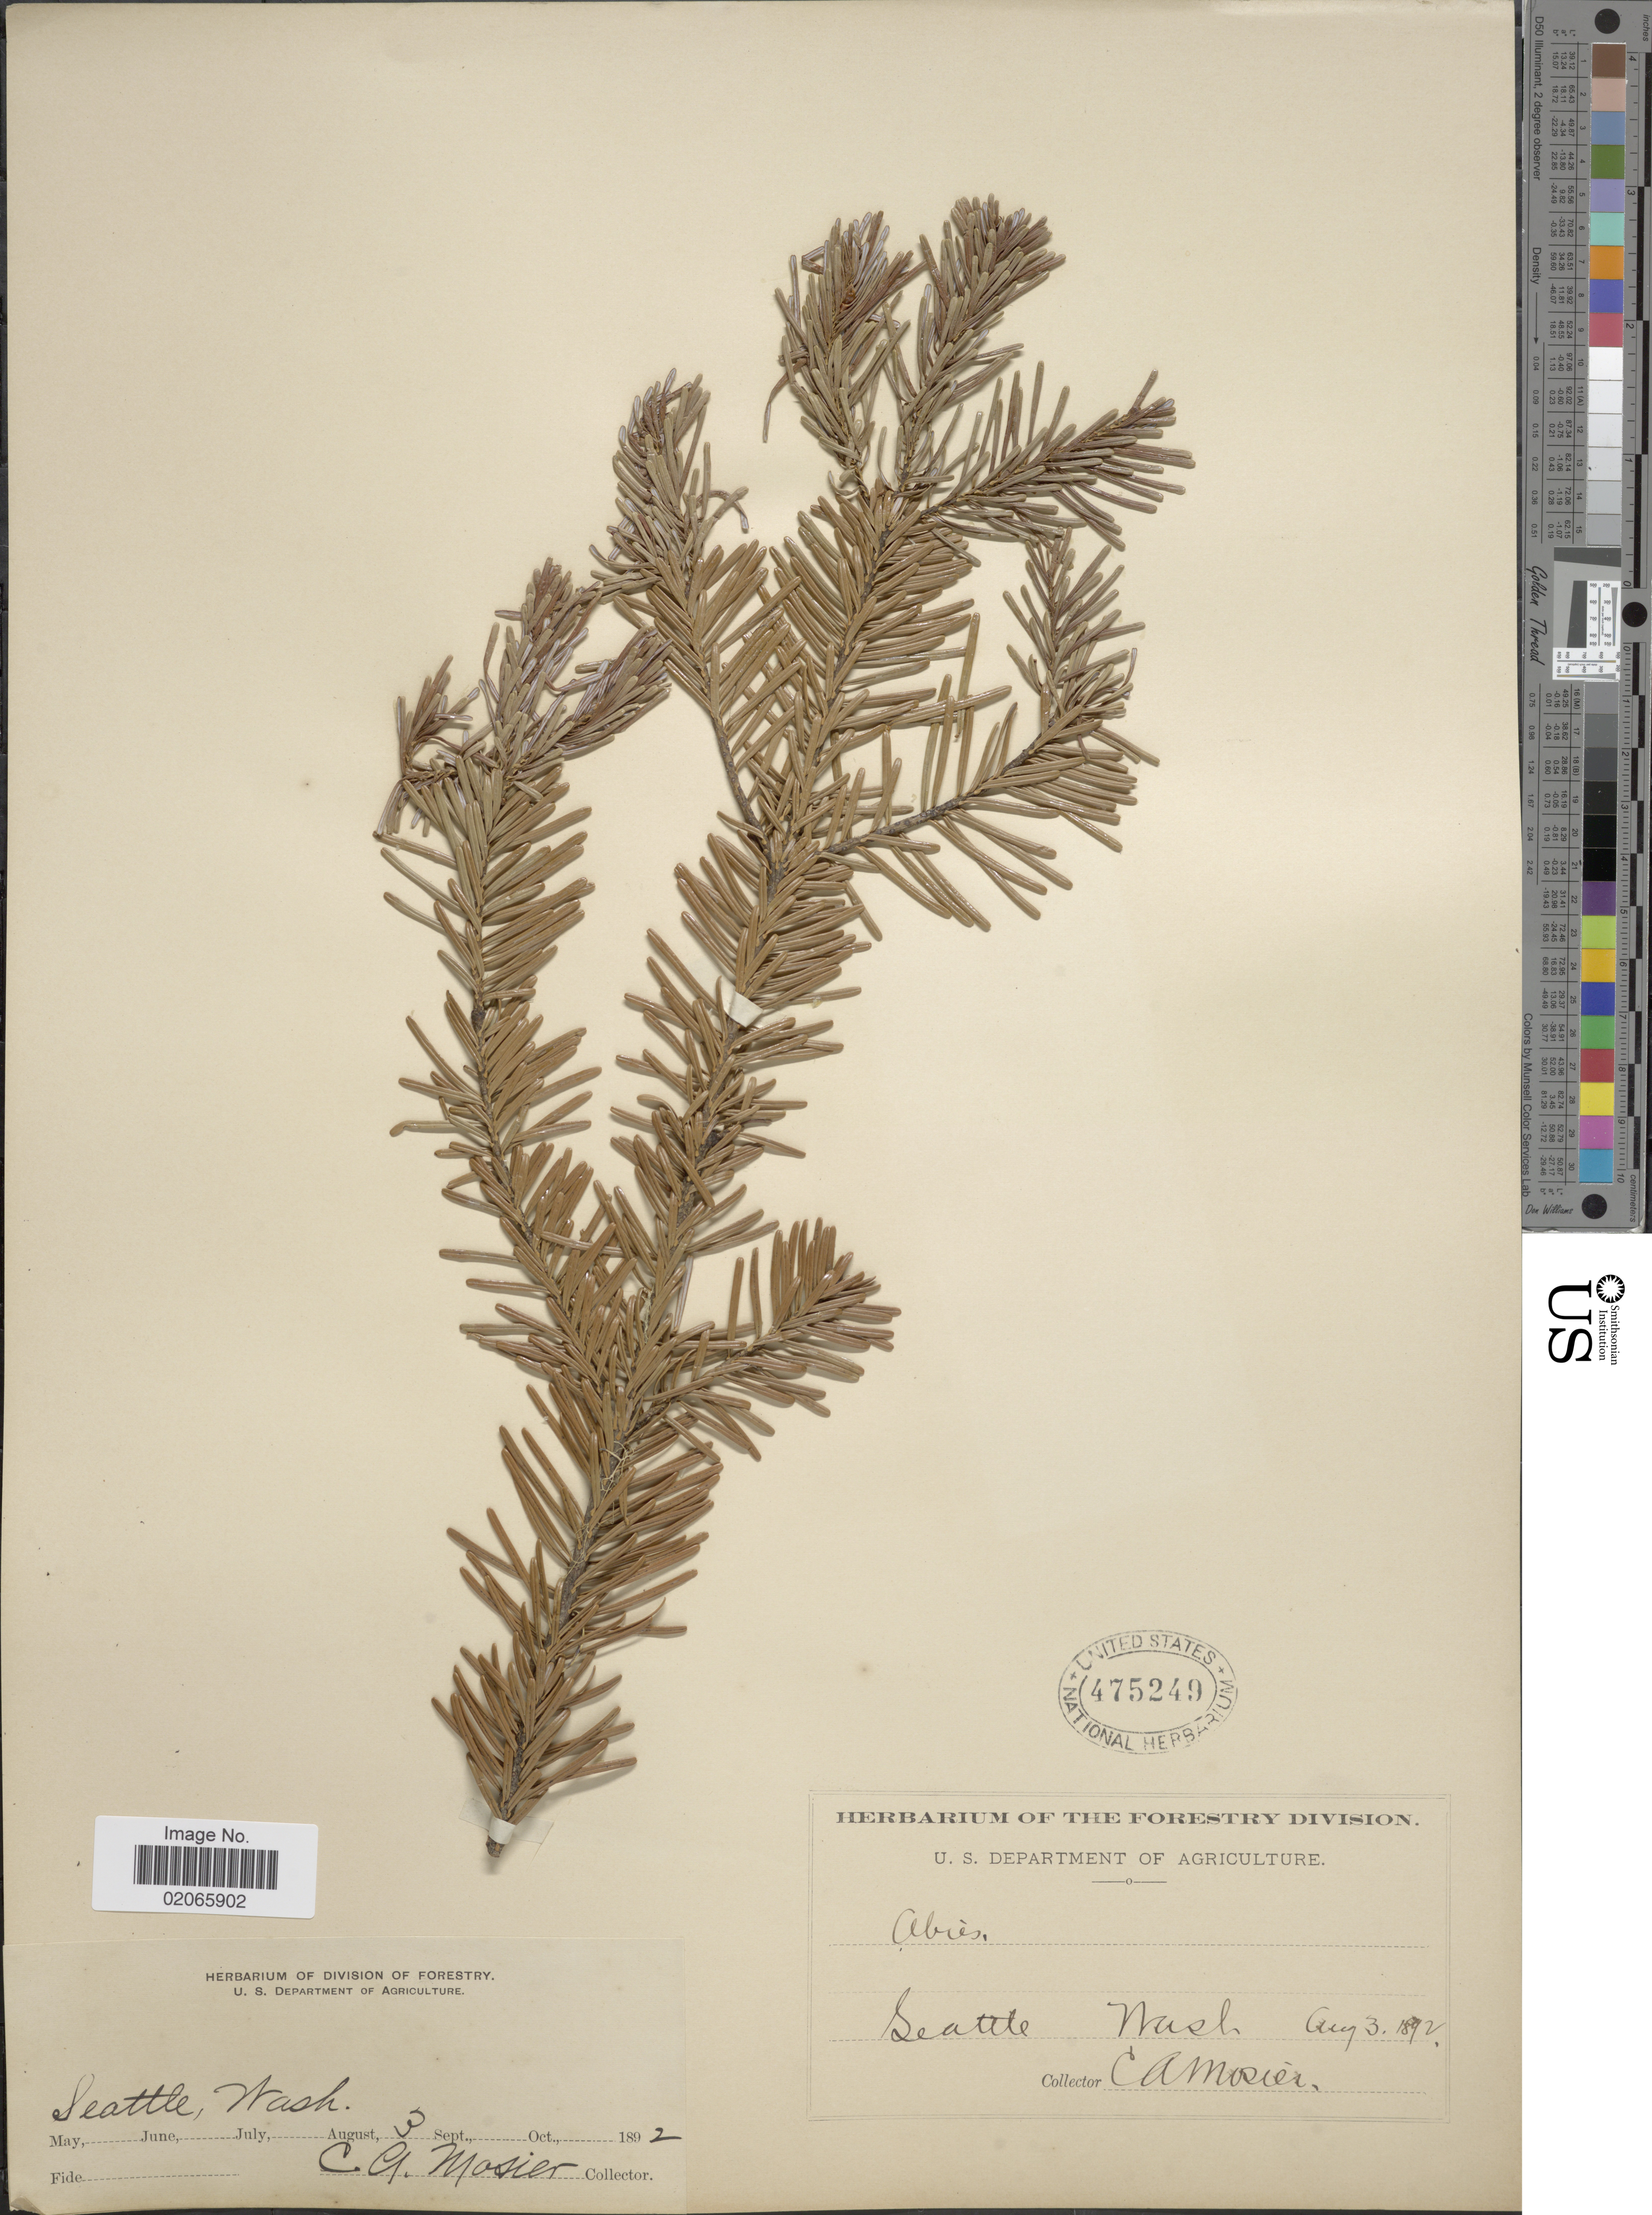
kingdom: Plantae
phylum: Tracheophyta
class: Pinopsida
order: Pinales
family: Pinaceae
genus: Abies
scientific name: Abies sp.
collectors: C. A. Mosier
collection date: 1892-08-03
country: United States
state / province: Washington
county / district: King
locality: Seattle, Wash.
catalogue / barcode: US 475249